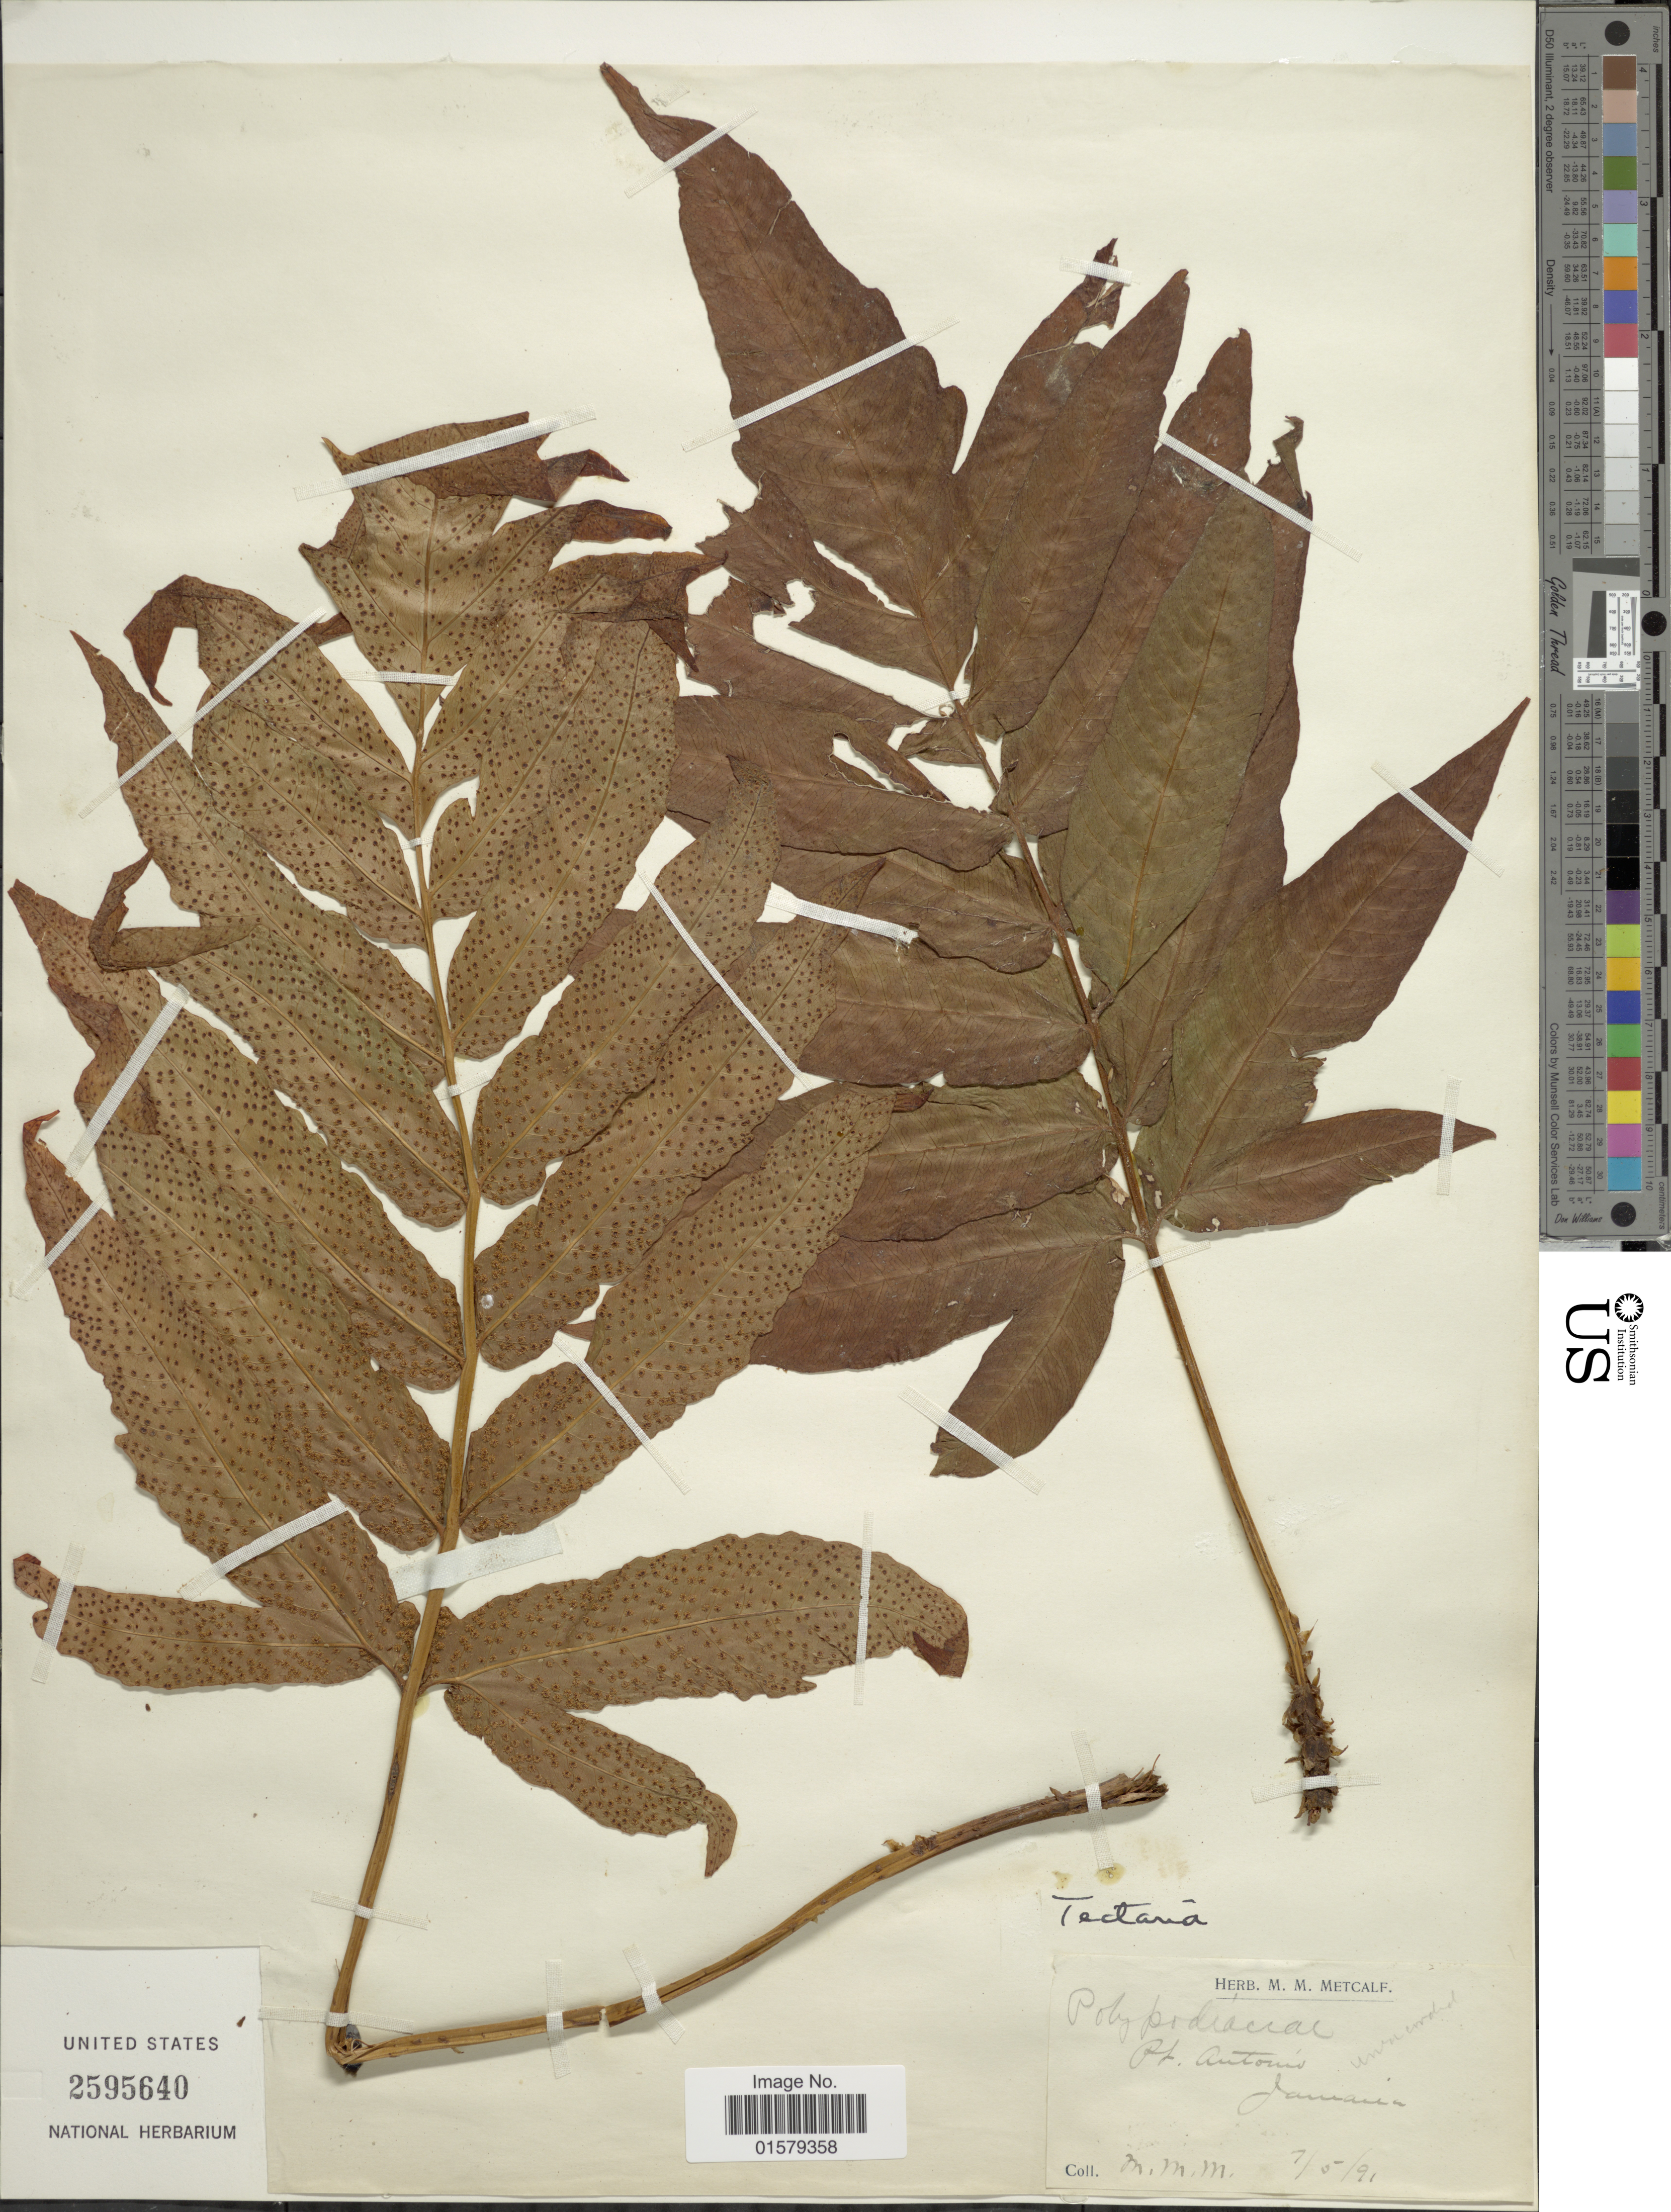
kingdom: Plantae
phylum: Tracheophyta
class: Polypodiopsida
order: Polypodiales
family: Tectariaceae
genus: Tectaria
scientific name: Tectaria incisa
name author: Cav.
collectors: M. Metcalf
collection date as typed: Transcribed d/m/y: 7/5/91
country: Jamaica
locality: Pt. Antonio.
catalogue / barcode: US 2595640